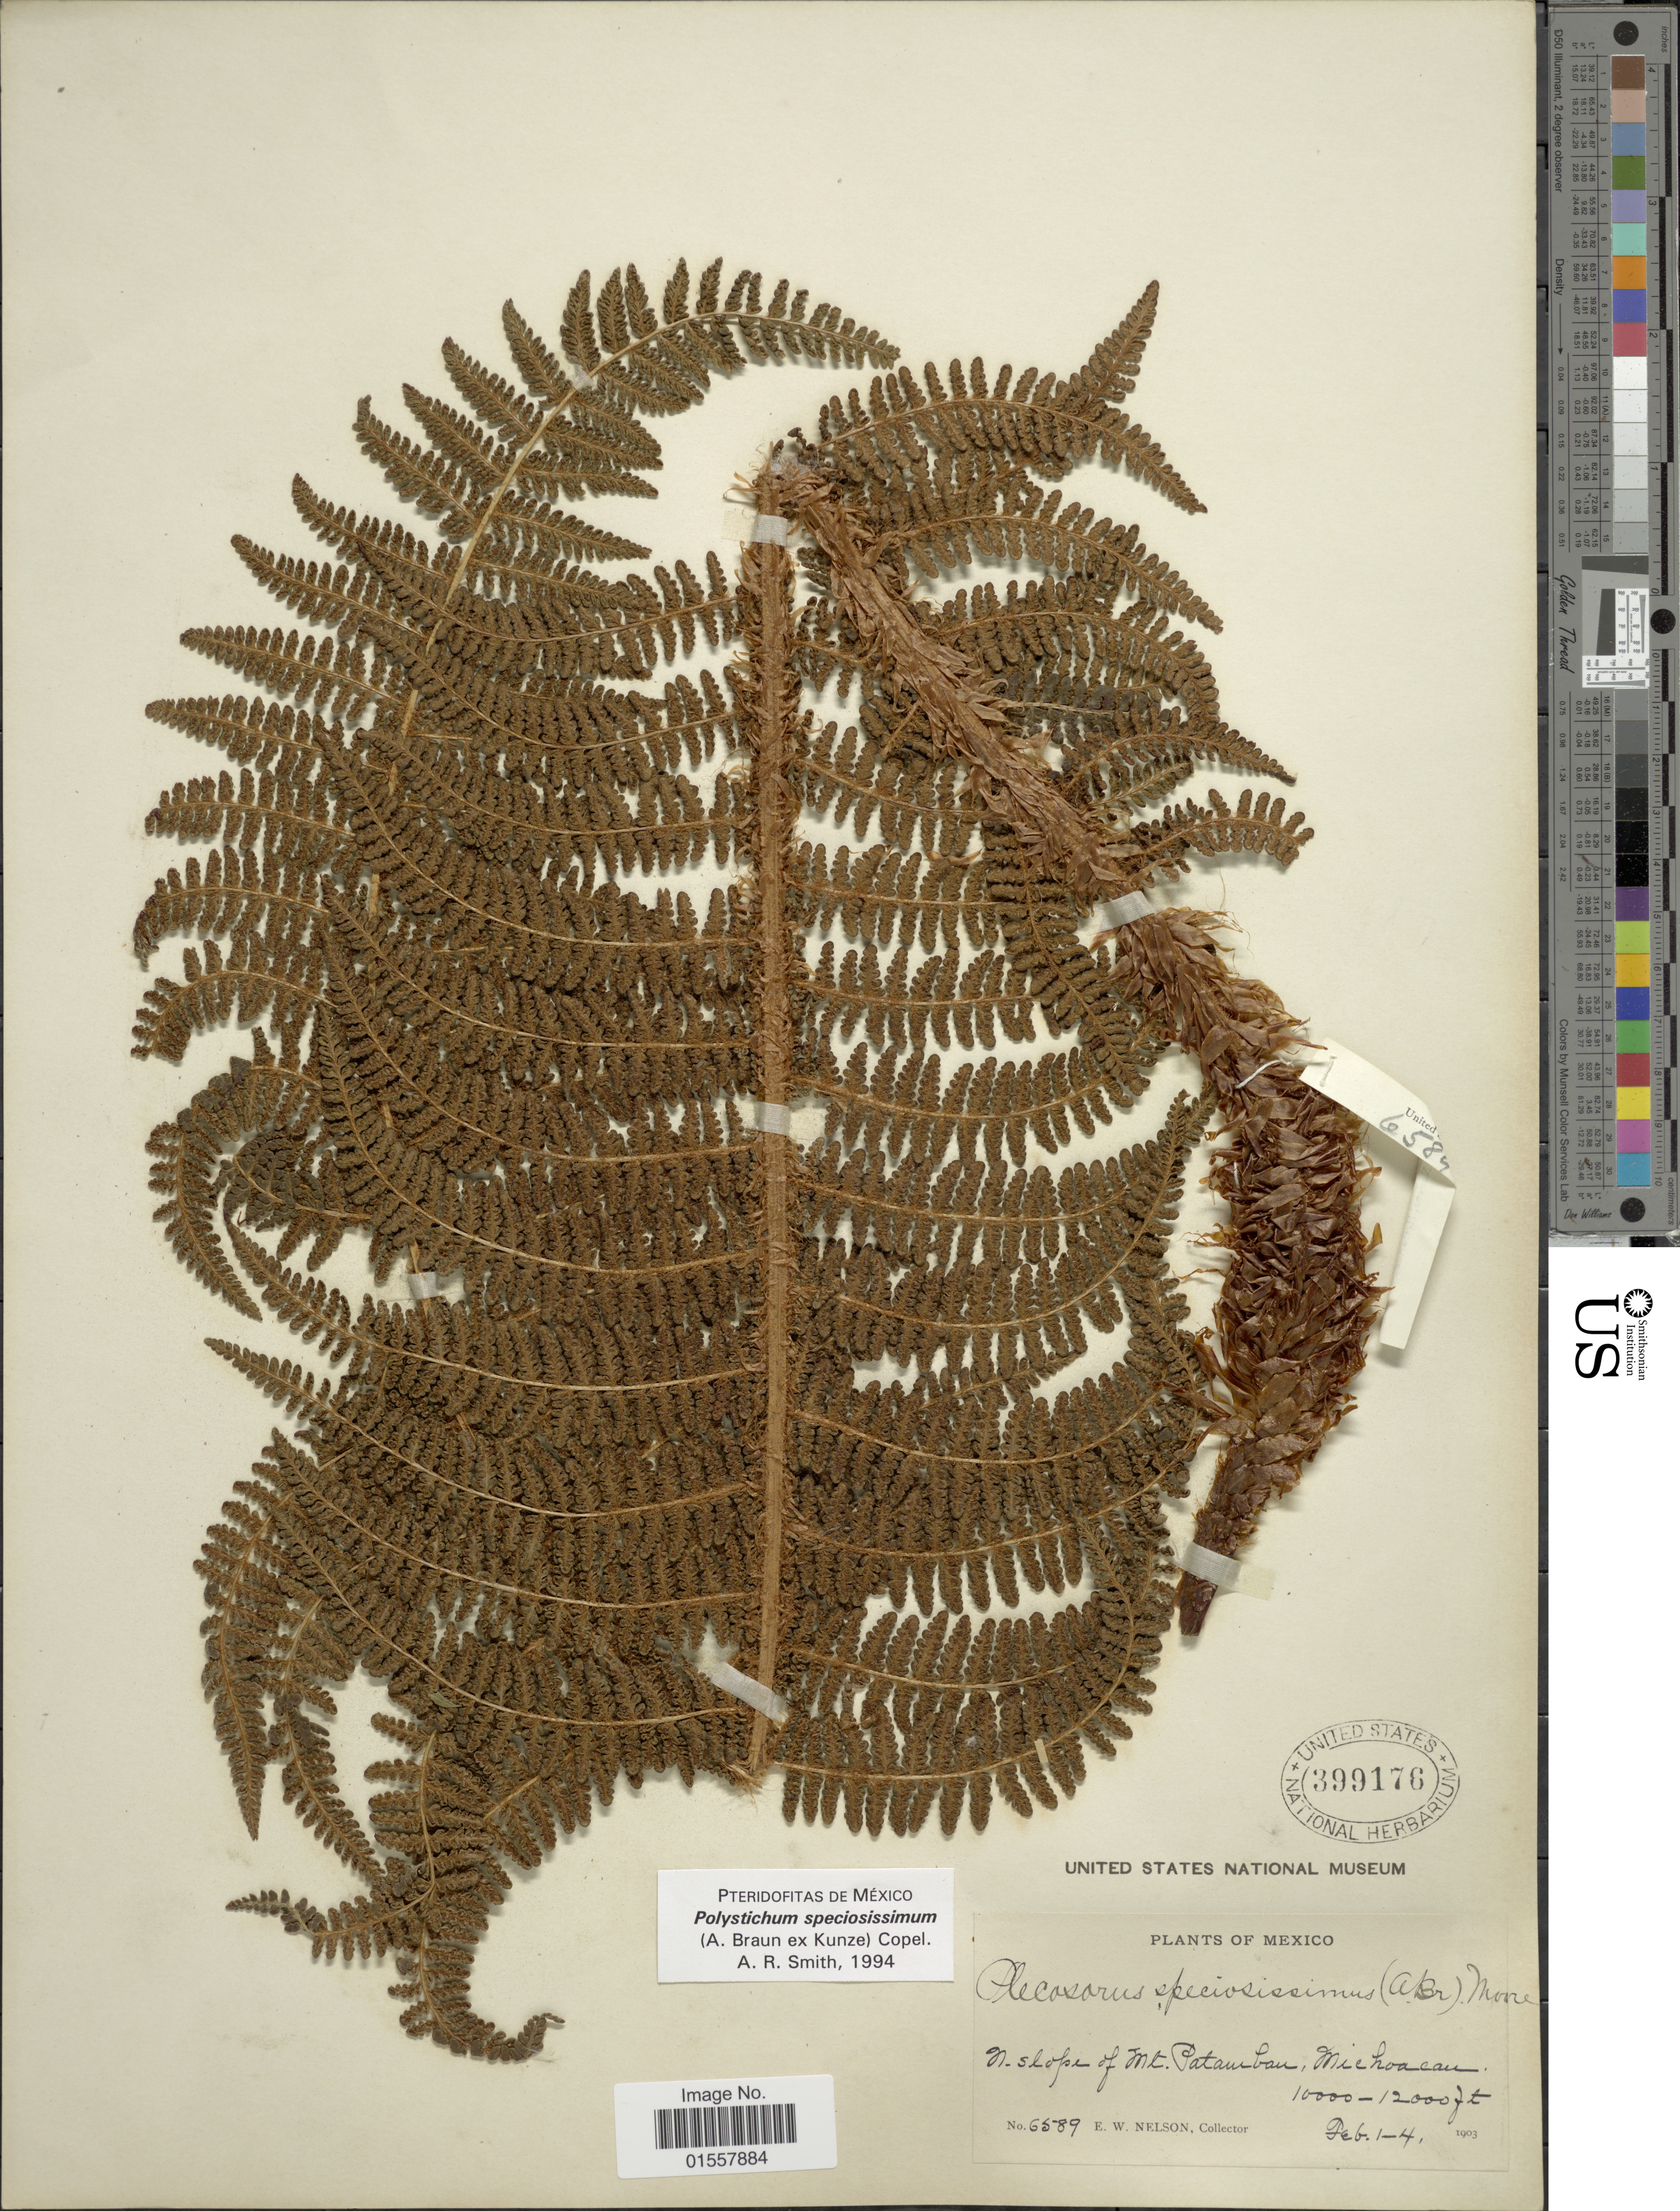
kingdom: Plantae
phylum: Tracheophyta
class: Polypodiopsida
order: Polypodiales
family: Dryopteridaceae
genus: Polystichum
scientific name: Polystichum speciosissimum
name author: (A. Braun ex Kunze) Copel.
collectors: E. W. Nelson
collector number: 6589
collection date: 1903-02-01/1903-02-04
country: Mexico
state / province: Michoacán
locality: N. slope of Mt. Patamban, Michoacan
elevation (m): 3048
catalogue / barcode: US 399176